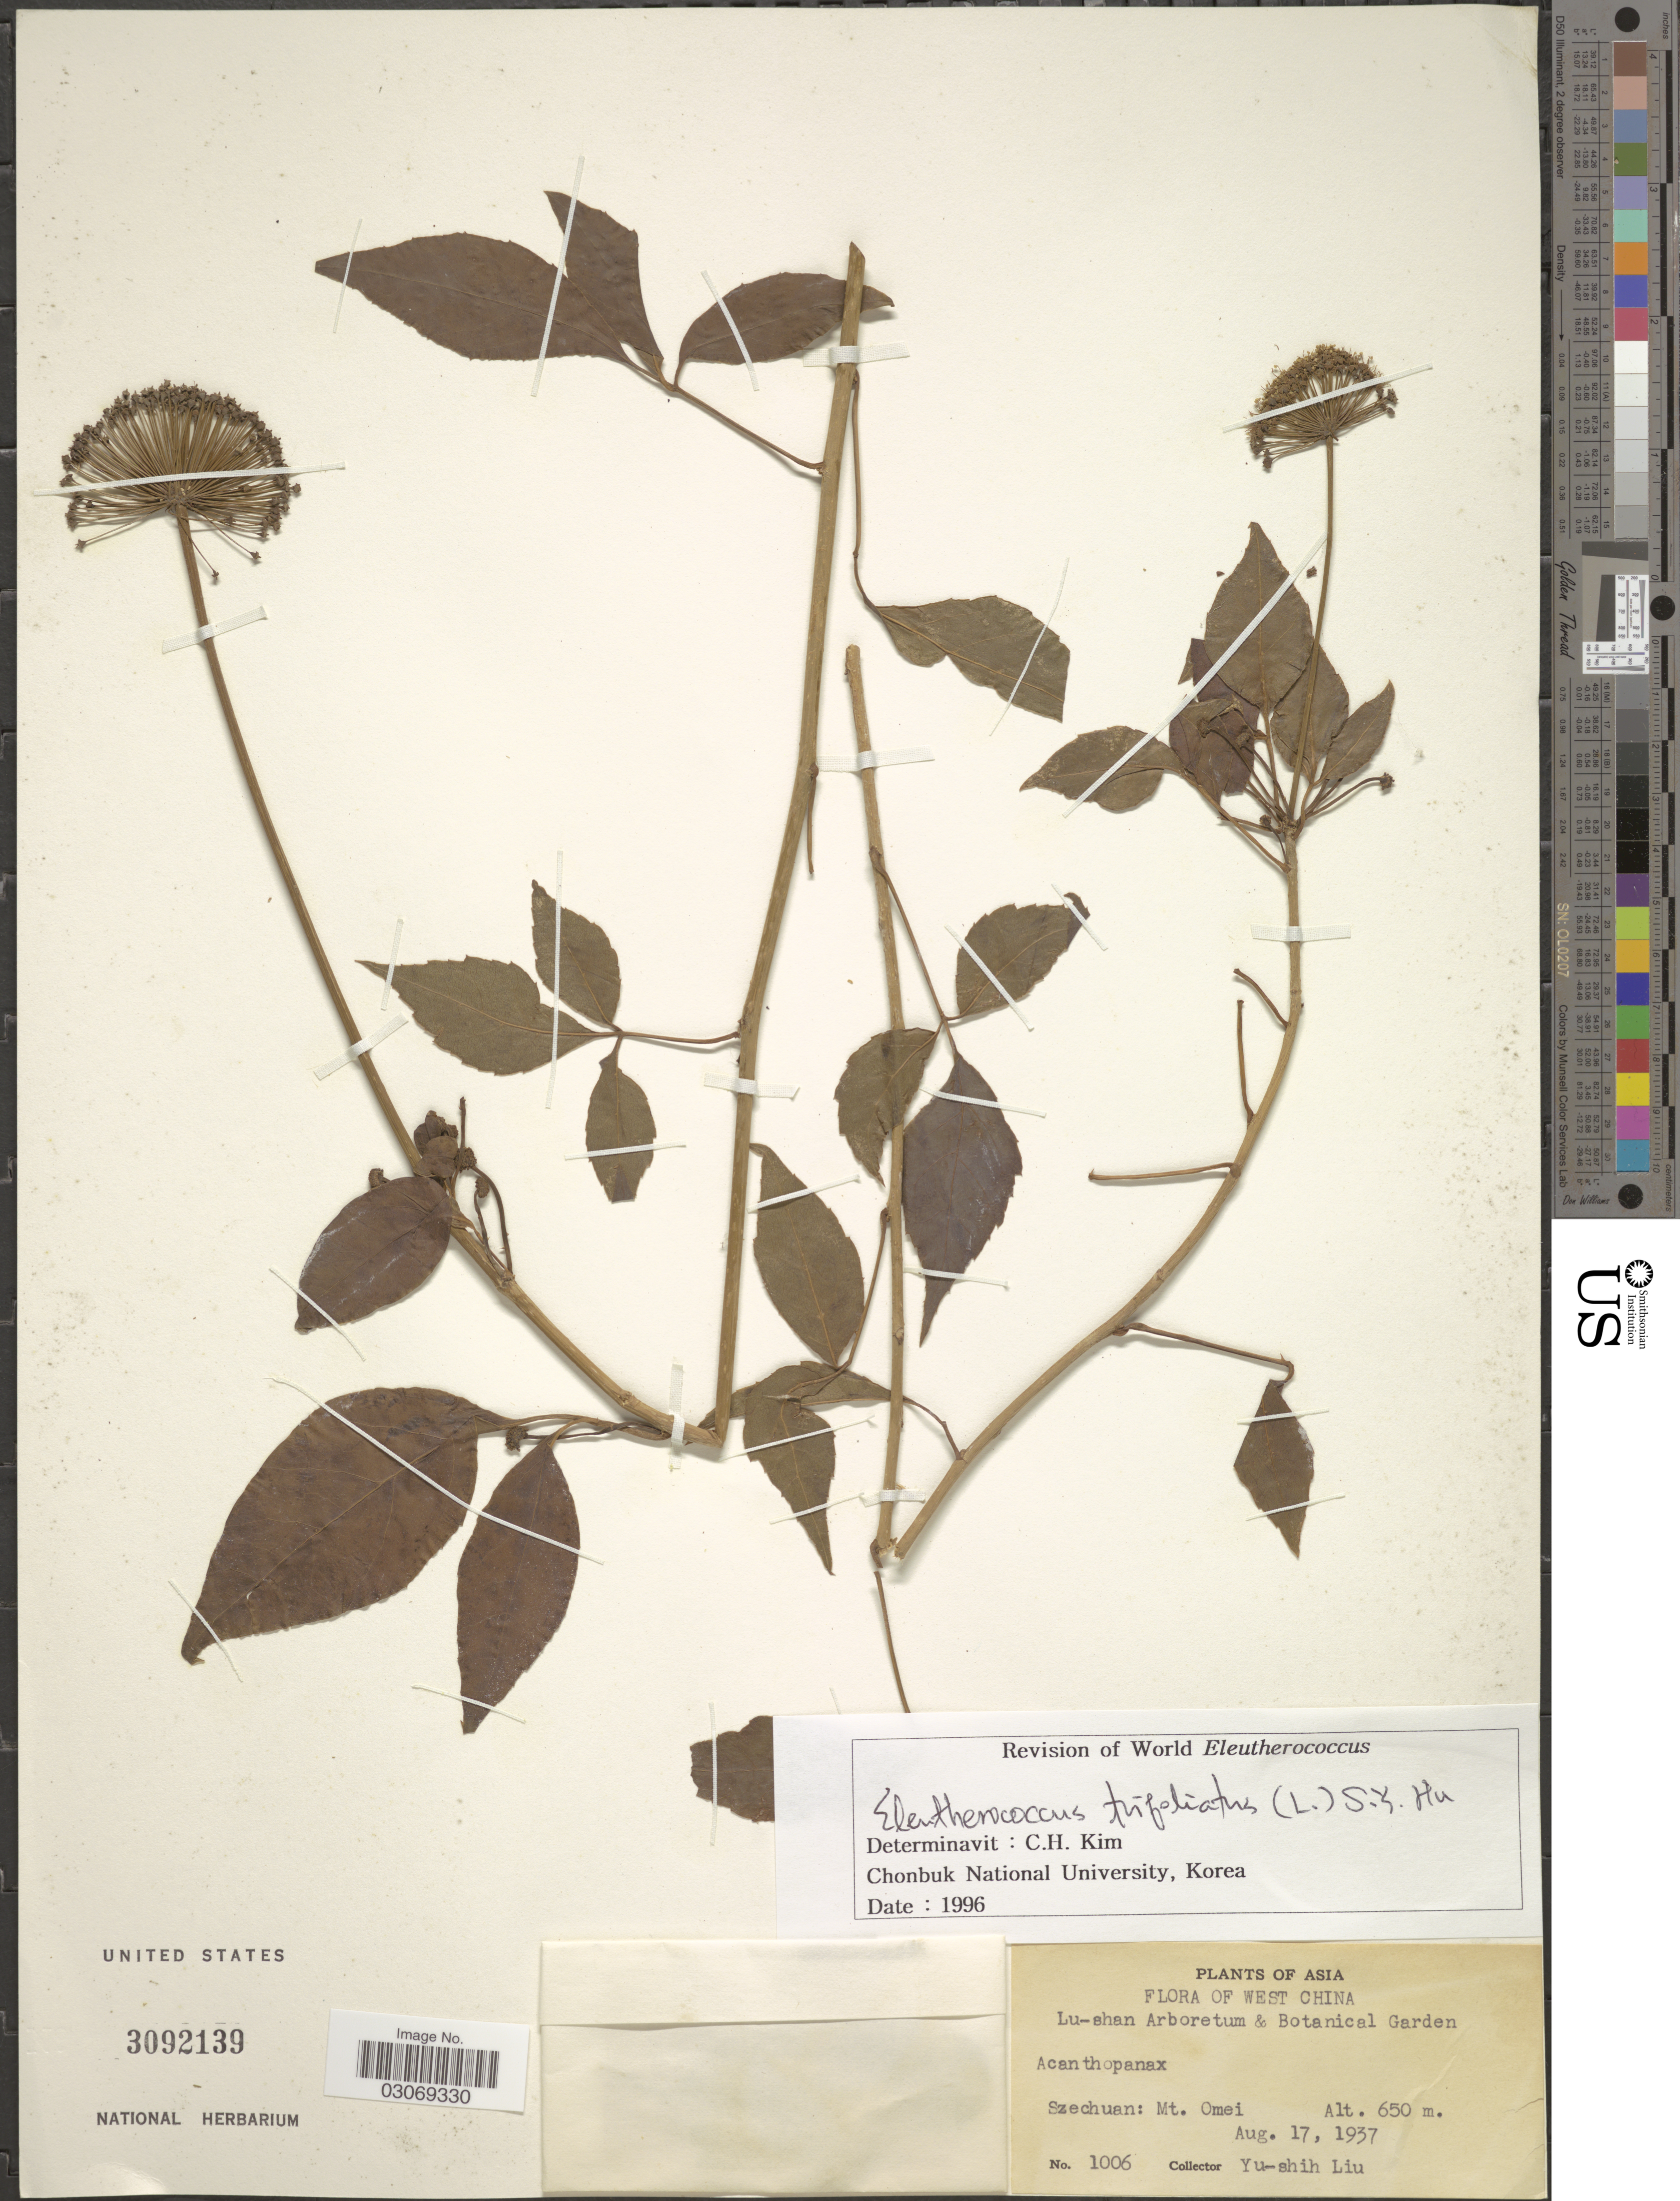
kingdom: Plantae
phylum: Tracheophyta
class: Magnoliopsida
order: Apiales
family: Araliaceae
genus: Eleutherococcus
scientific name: Eleutherococcus trifoliatus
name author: (L.) S.Y. Hu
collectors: Y.-S. Liu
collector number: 1006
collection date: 1937-08-17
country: China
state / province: Sichuan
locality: West China. Szechuan: Mt. Omei.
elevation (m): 650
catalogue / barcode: US 3092139